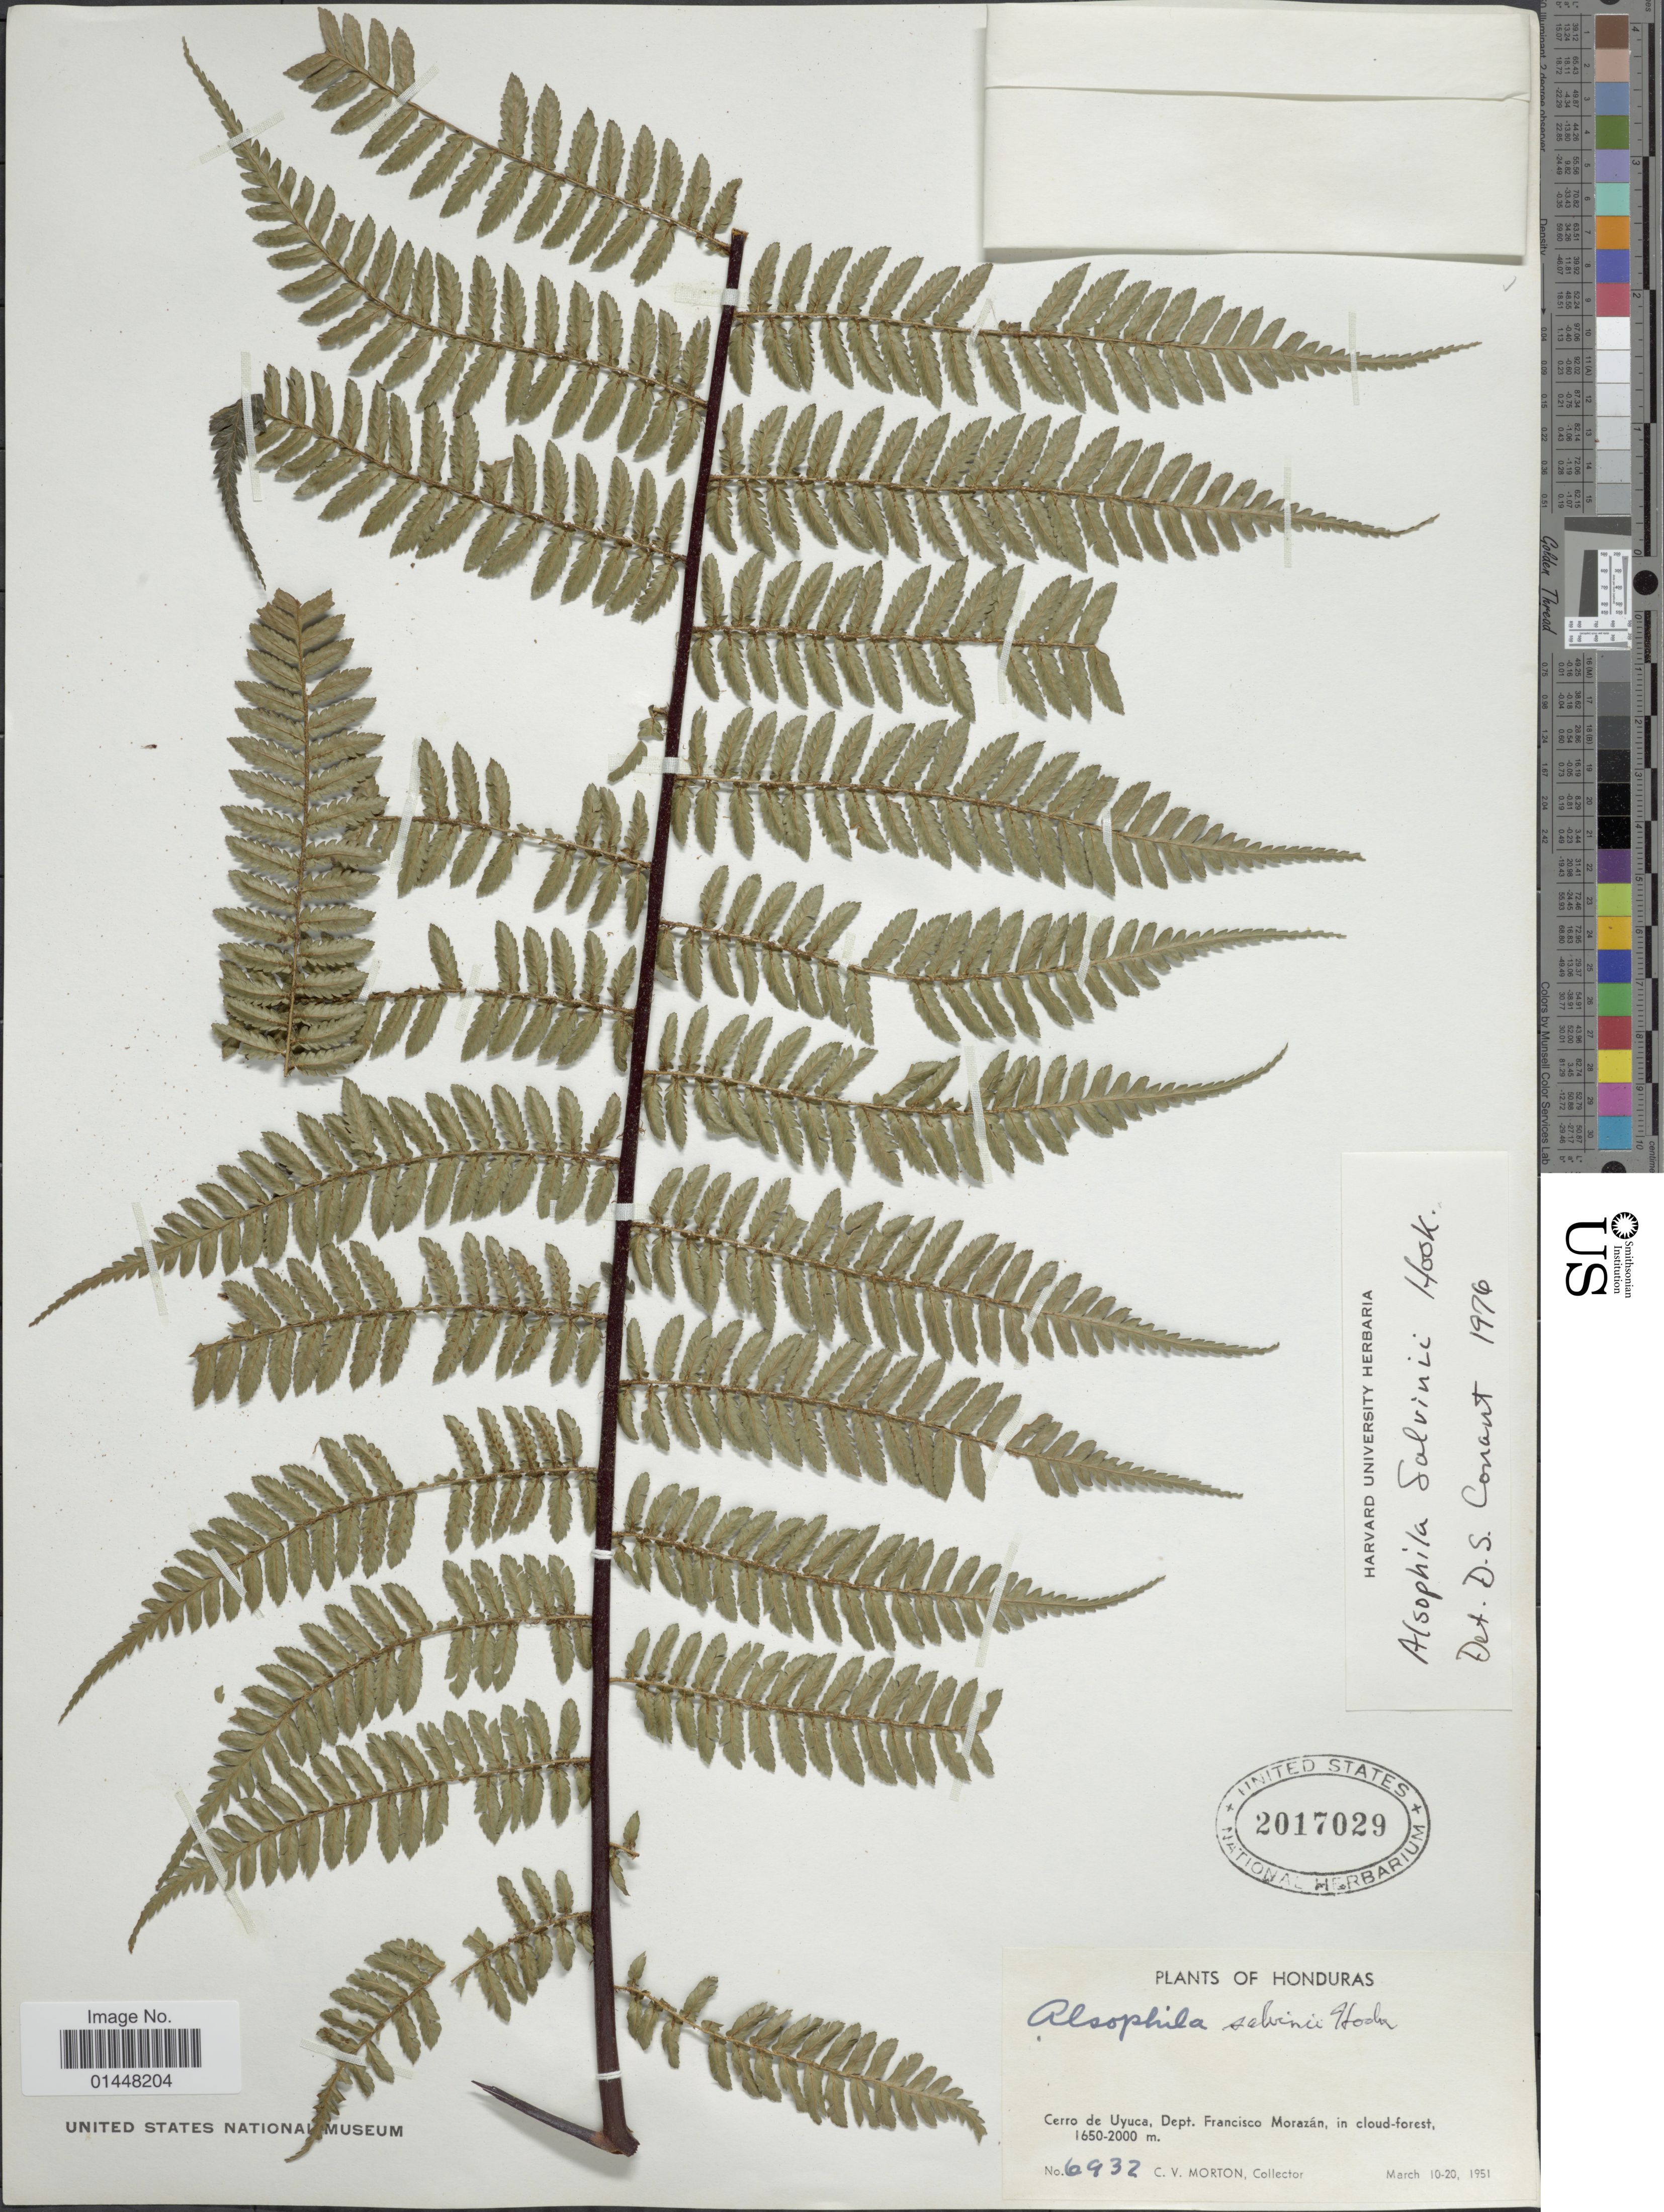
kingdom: Plantae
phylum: Tracheophyta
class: Polypodiopsida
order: Cyatheales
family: Cyatheaceae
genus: Gymnosphaera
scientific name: Gymnosphaera salvinii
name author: (Hook.)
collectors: C. V. Morton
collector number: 6932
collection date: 1951-03-10/1951-03-20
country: Honduras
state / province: Fco. Morazán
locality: Cerro de Uyuca, Dept. Francisco Morazan, in cloud-forest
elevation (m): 1650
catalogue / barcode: US 2017029